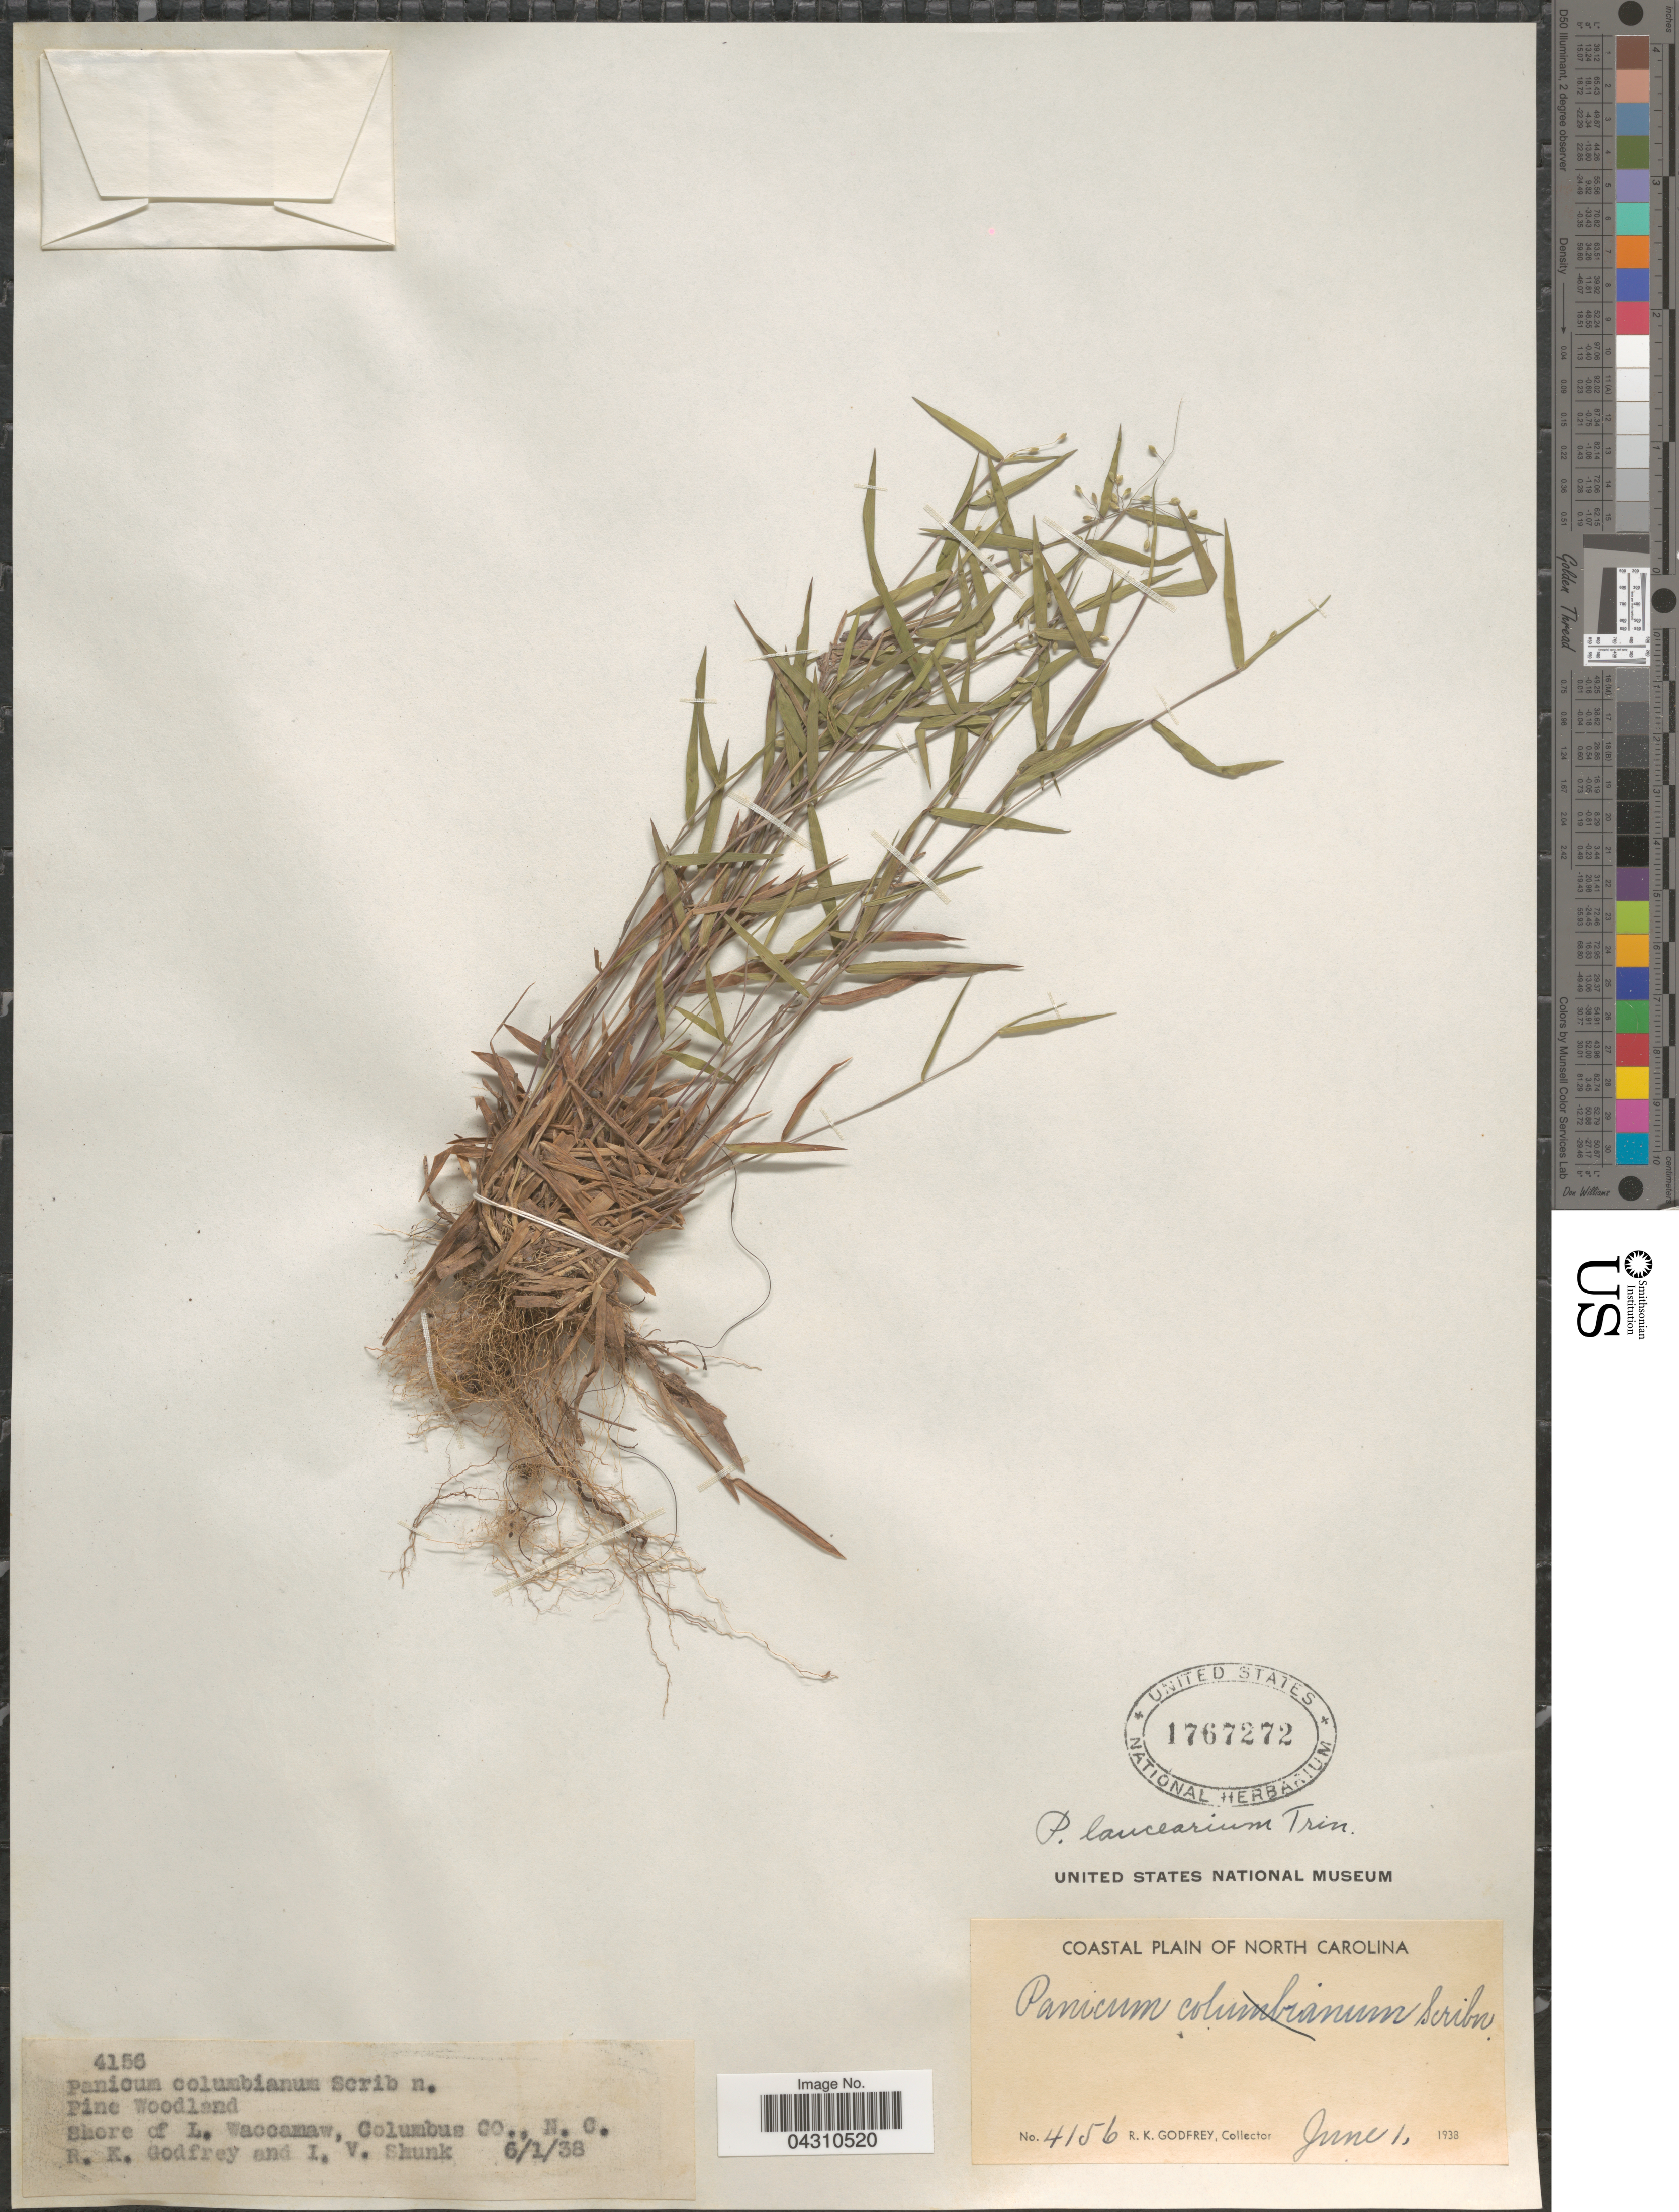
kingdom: Plantae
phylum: Tracheophyta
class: Liliopsida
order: Poales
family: Poaceae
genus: Dichanthelium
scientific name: Dichanthelium portoricense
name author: (Desv. ex Ham.) B.F. Hansen & Wunderlin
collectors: R. K. Godfrey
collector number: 4156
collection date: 1938-06-01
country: United States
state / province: North Carolina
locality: Coastal Plain of North Carolina. Pine woodland. Shore of L. Waccamaw, Columbus CO.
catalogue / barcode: US 1767272